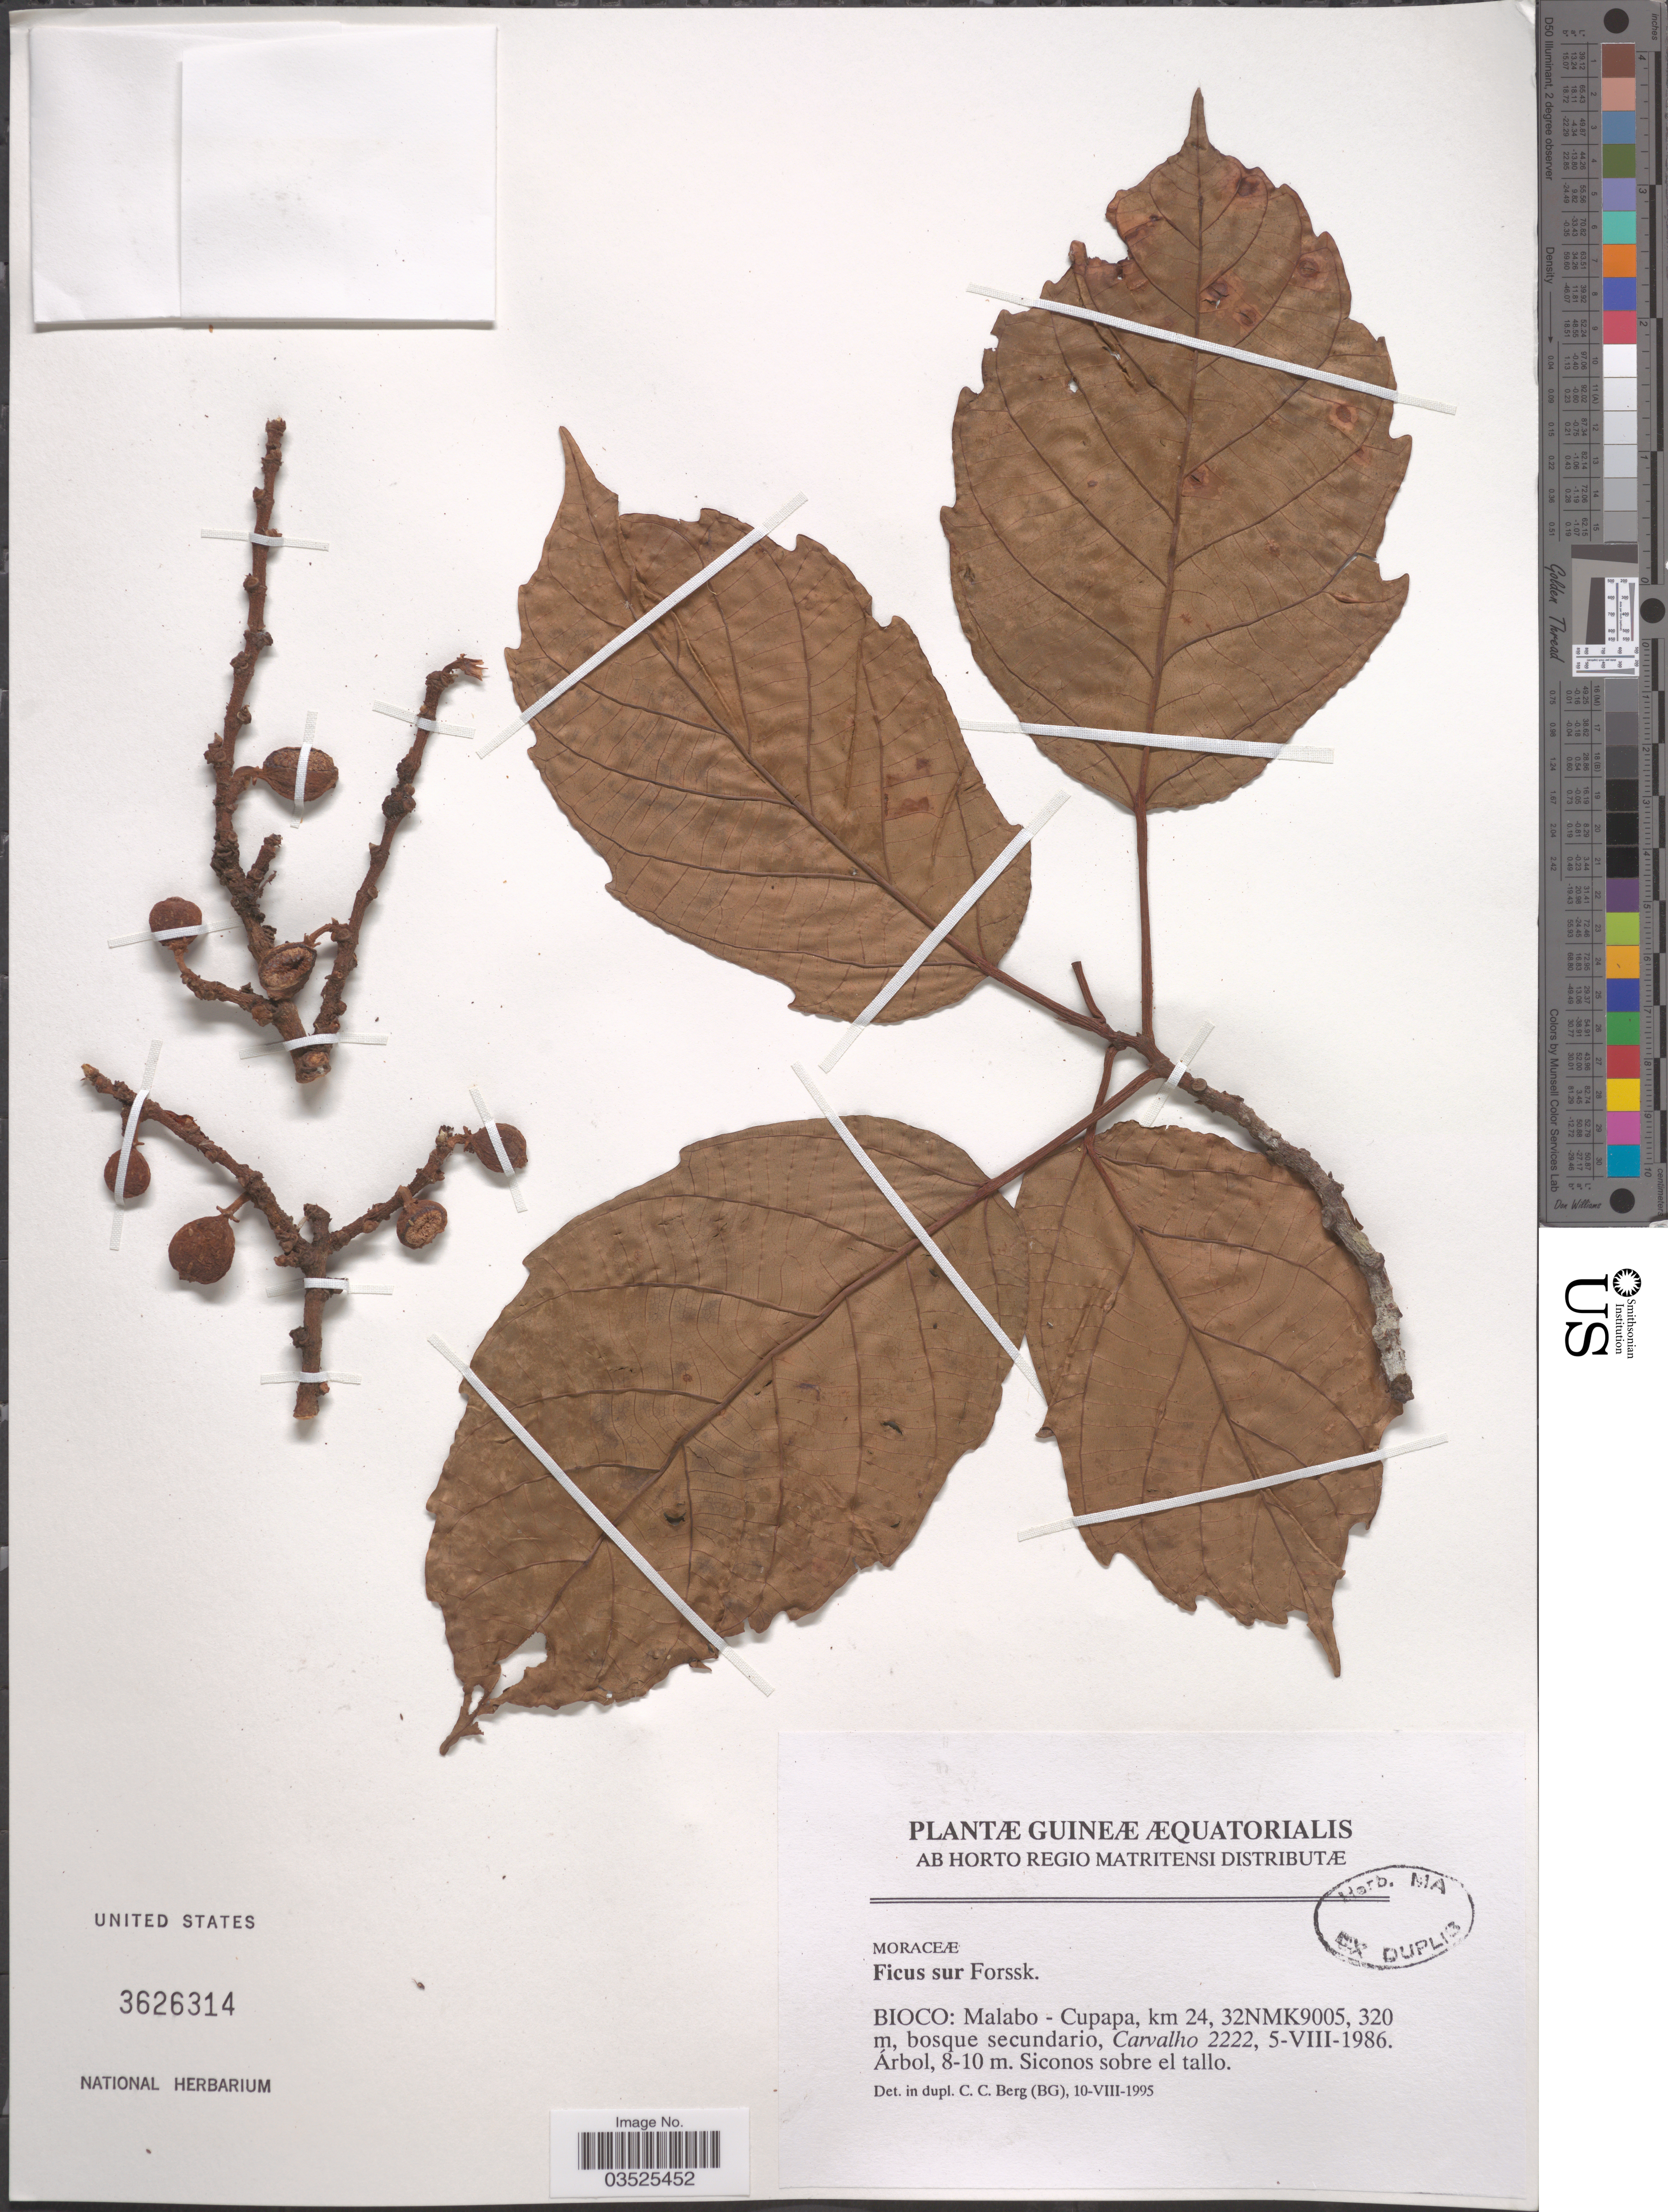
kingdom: Plantae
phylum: Tracheophyta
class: Magnoliopsida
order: Rosales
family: Moraceae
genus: Ficus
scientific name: Ficus sur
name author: Forssk.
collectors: Carvalho, --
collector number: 2222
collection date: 1986-08-05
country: Equatorial Guinea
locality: Guineæ Æquatorialis. Bioco: Malabo - Cupapa, km 24, 32NMK9005.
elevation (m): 320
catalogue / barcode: US 3626314